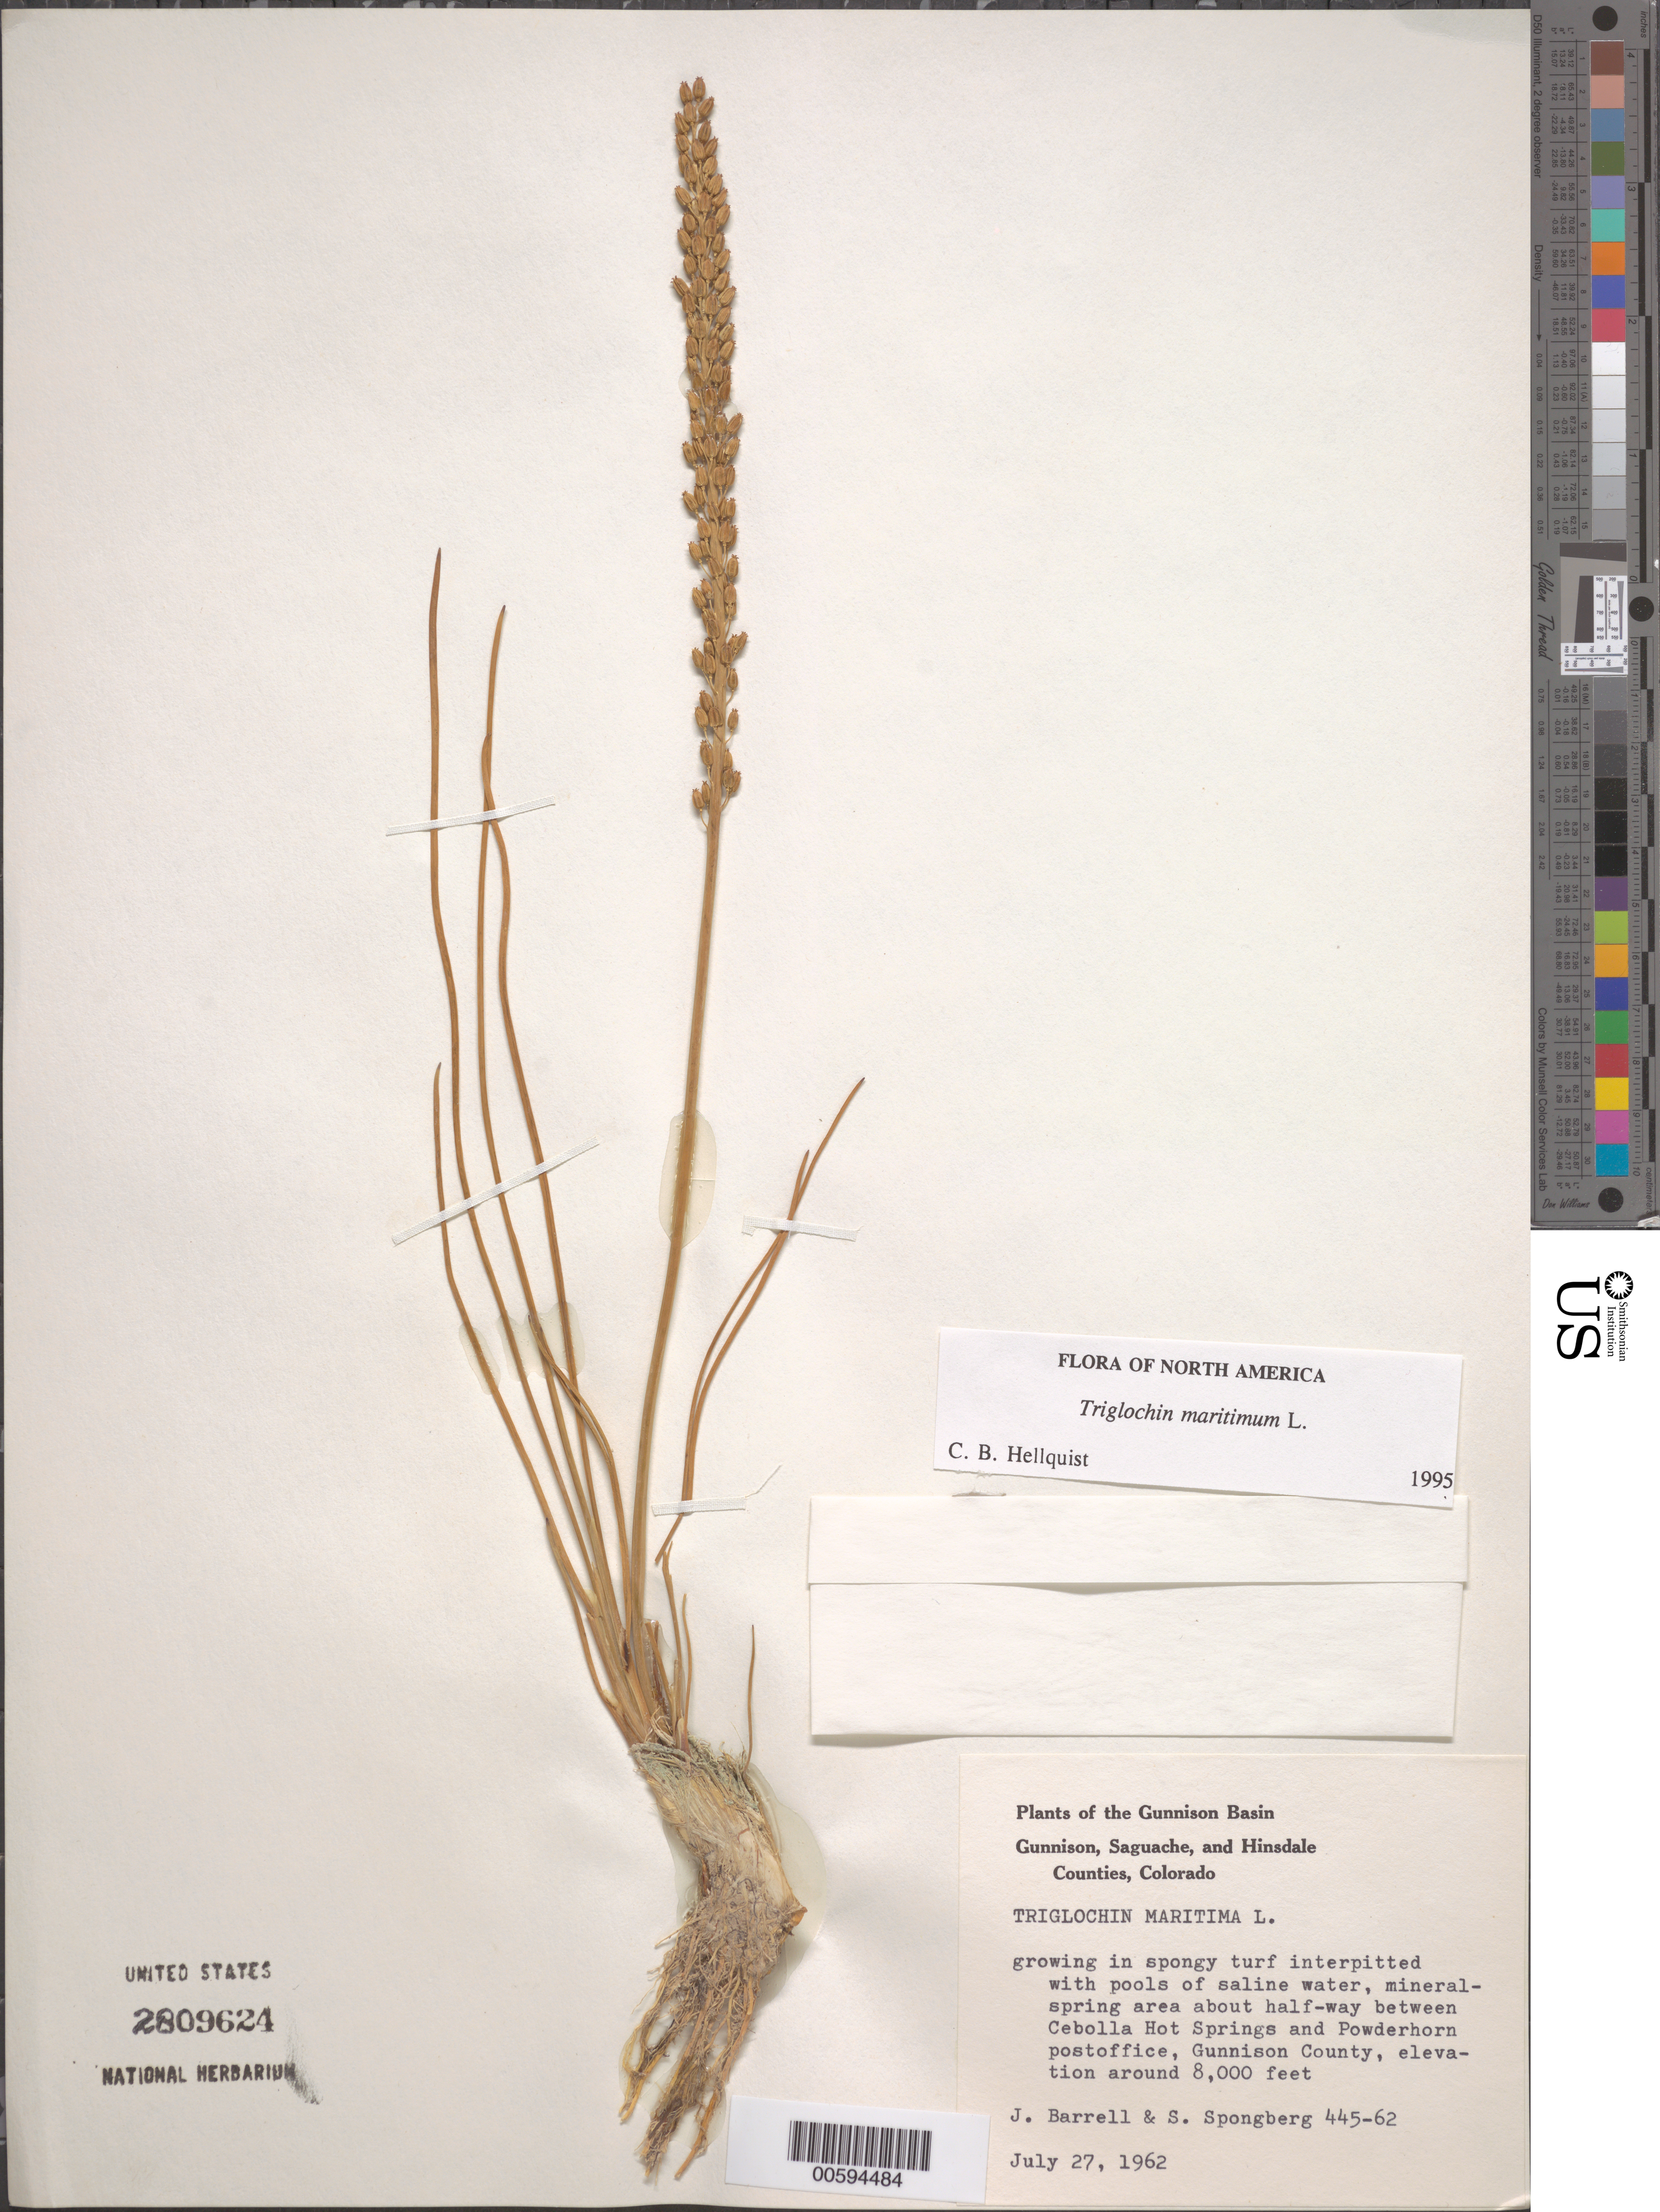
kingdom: Plantae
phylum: Tracheophyta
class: Liliopsida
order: Alismatales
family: Juncaginaceae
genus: Triglochin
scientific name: Triglochin maritima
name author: L.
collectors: J. Barrell & S. A.Spongberg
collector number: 445-62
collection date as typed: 27 Jul 1962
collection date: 1962-07-27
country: United States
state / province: Colorado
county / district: Gunnison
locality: Between Cebolla Hot Springs and Powderhorn Postoffice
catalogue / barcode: US 2809624